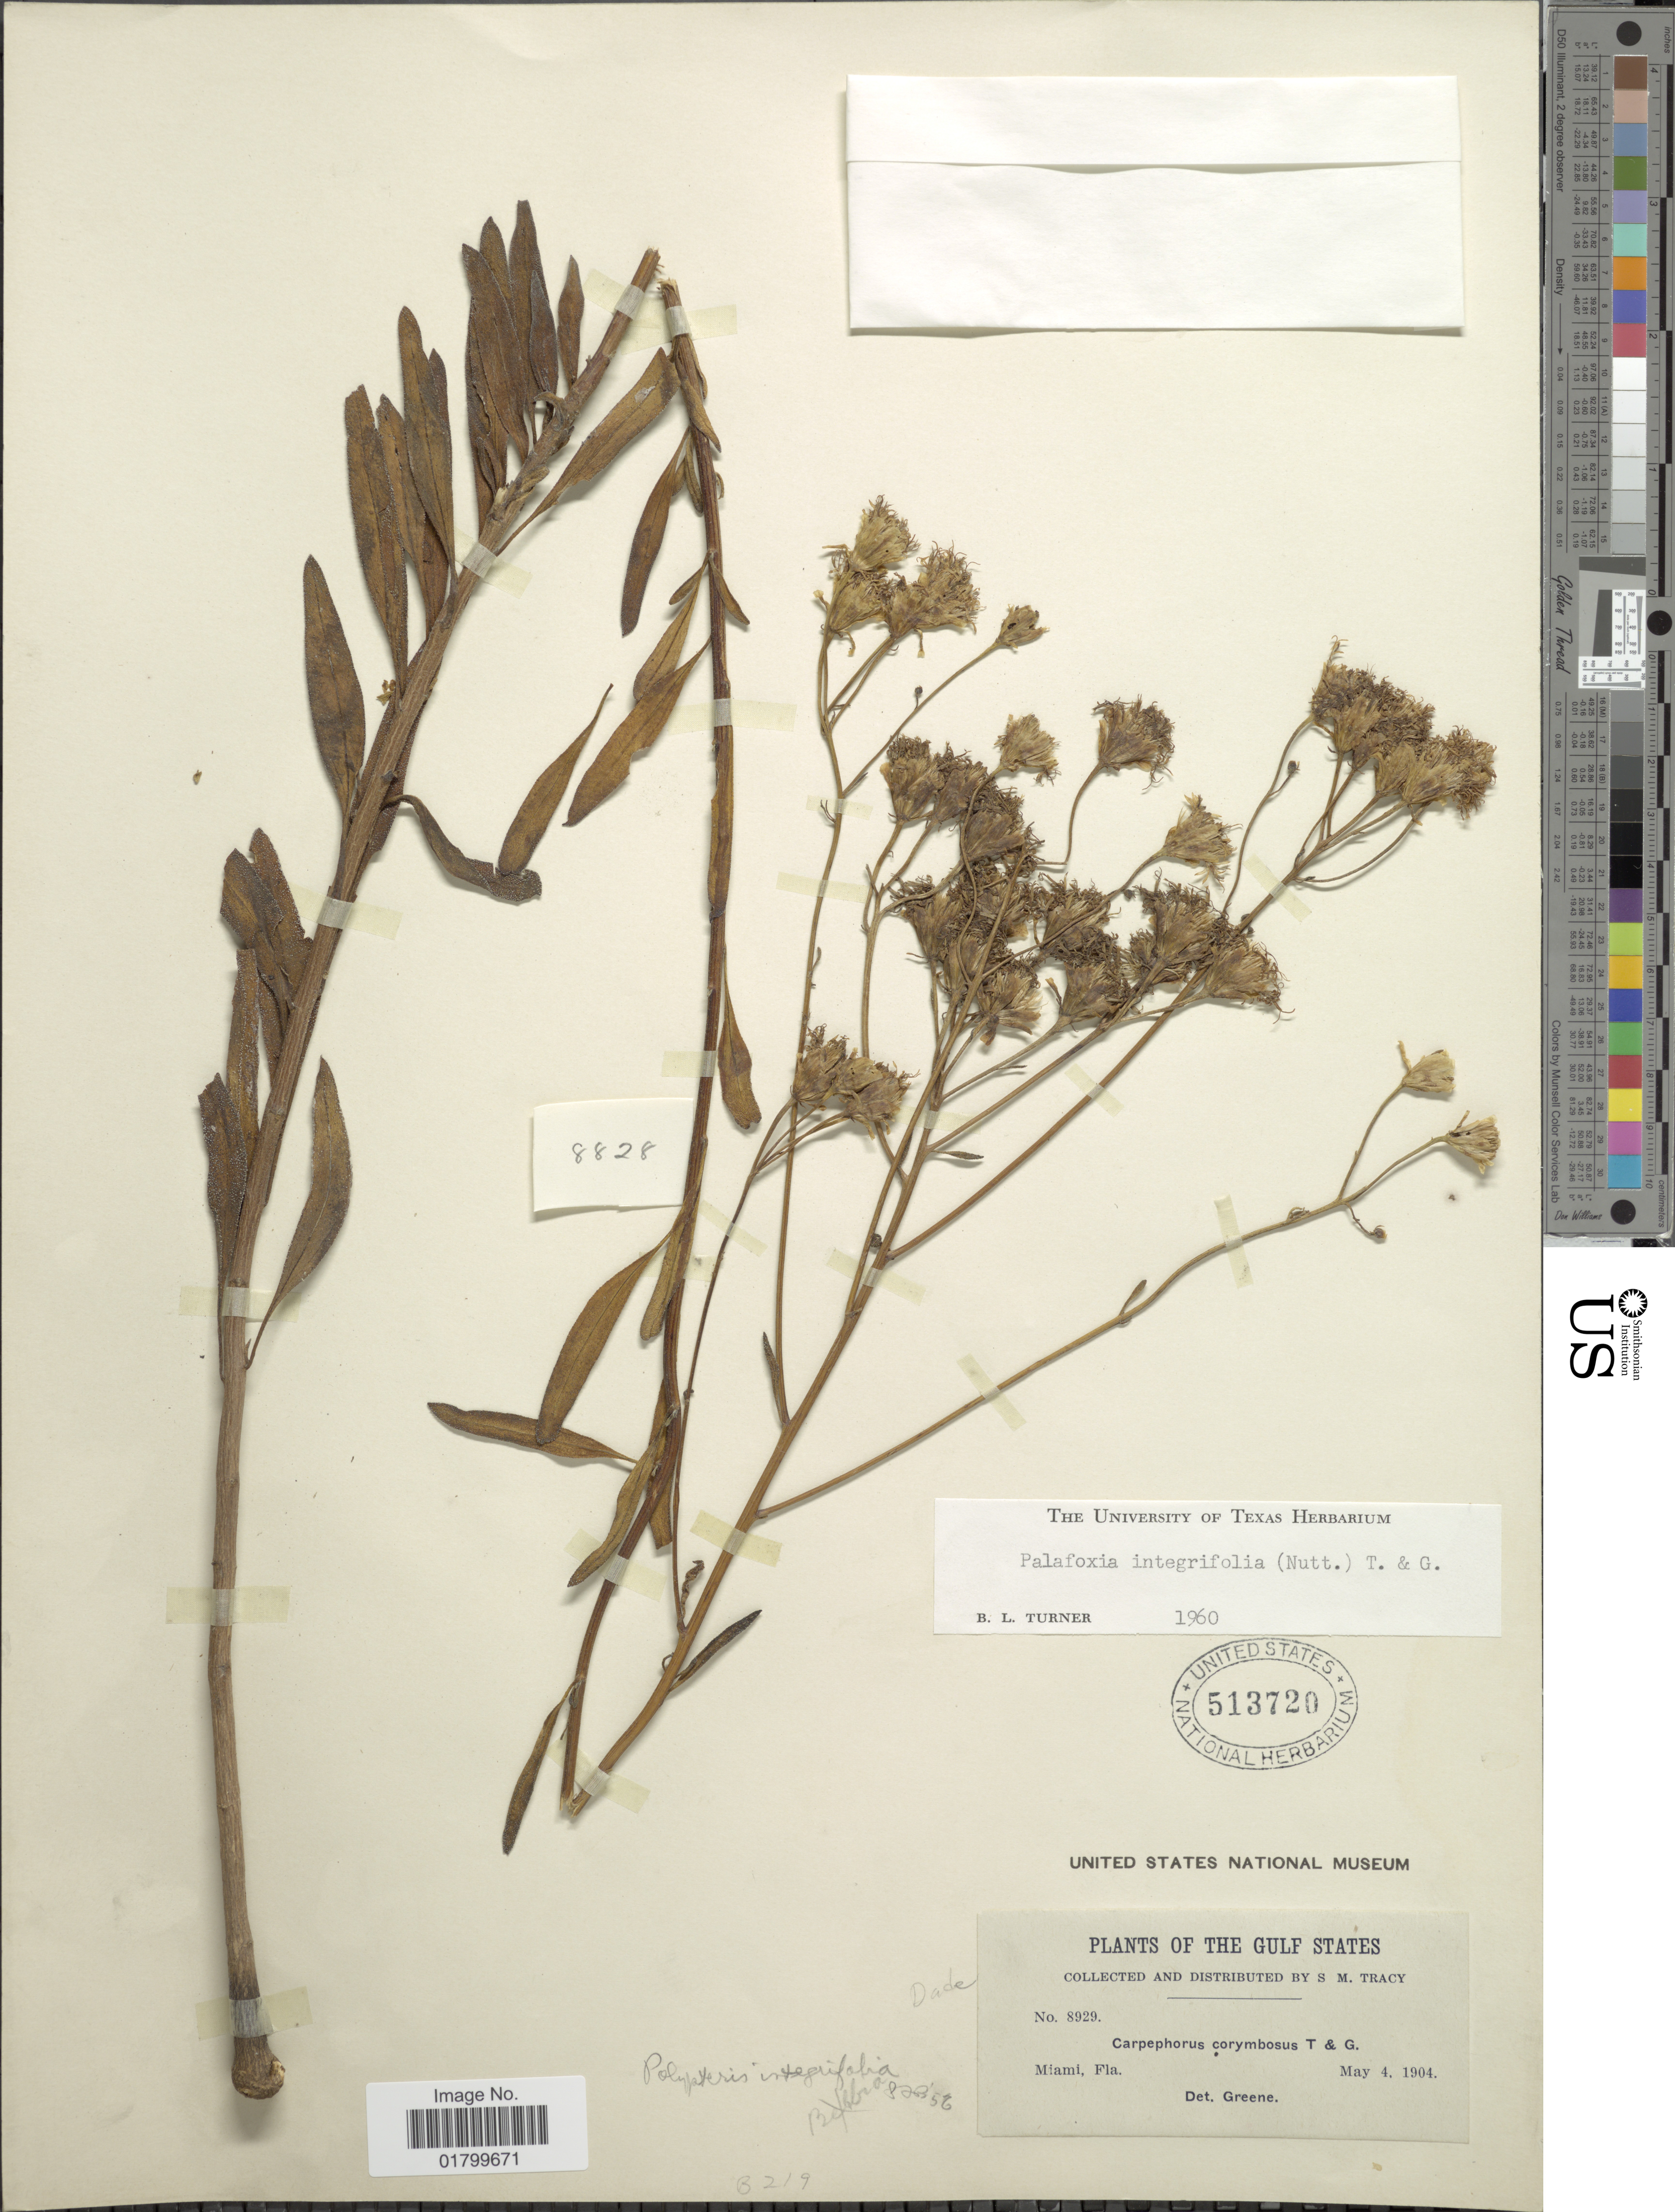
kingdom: Plantae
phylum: Tracheophyta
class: Magnoliopsida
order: Asterales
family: Asteraceae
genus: Palafoxia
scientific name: Palafoxia integrifolia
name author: (Nutt.) Torr. & A. Gray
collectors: S. M. Tracy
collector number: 8929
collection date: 1904-05-04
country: United States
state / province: Florida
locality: The Gulf States, Miami Fla. Dade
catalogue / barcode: US 513720